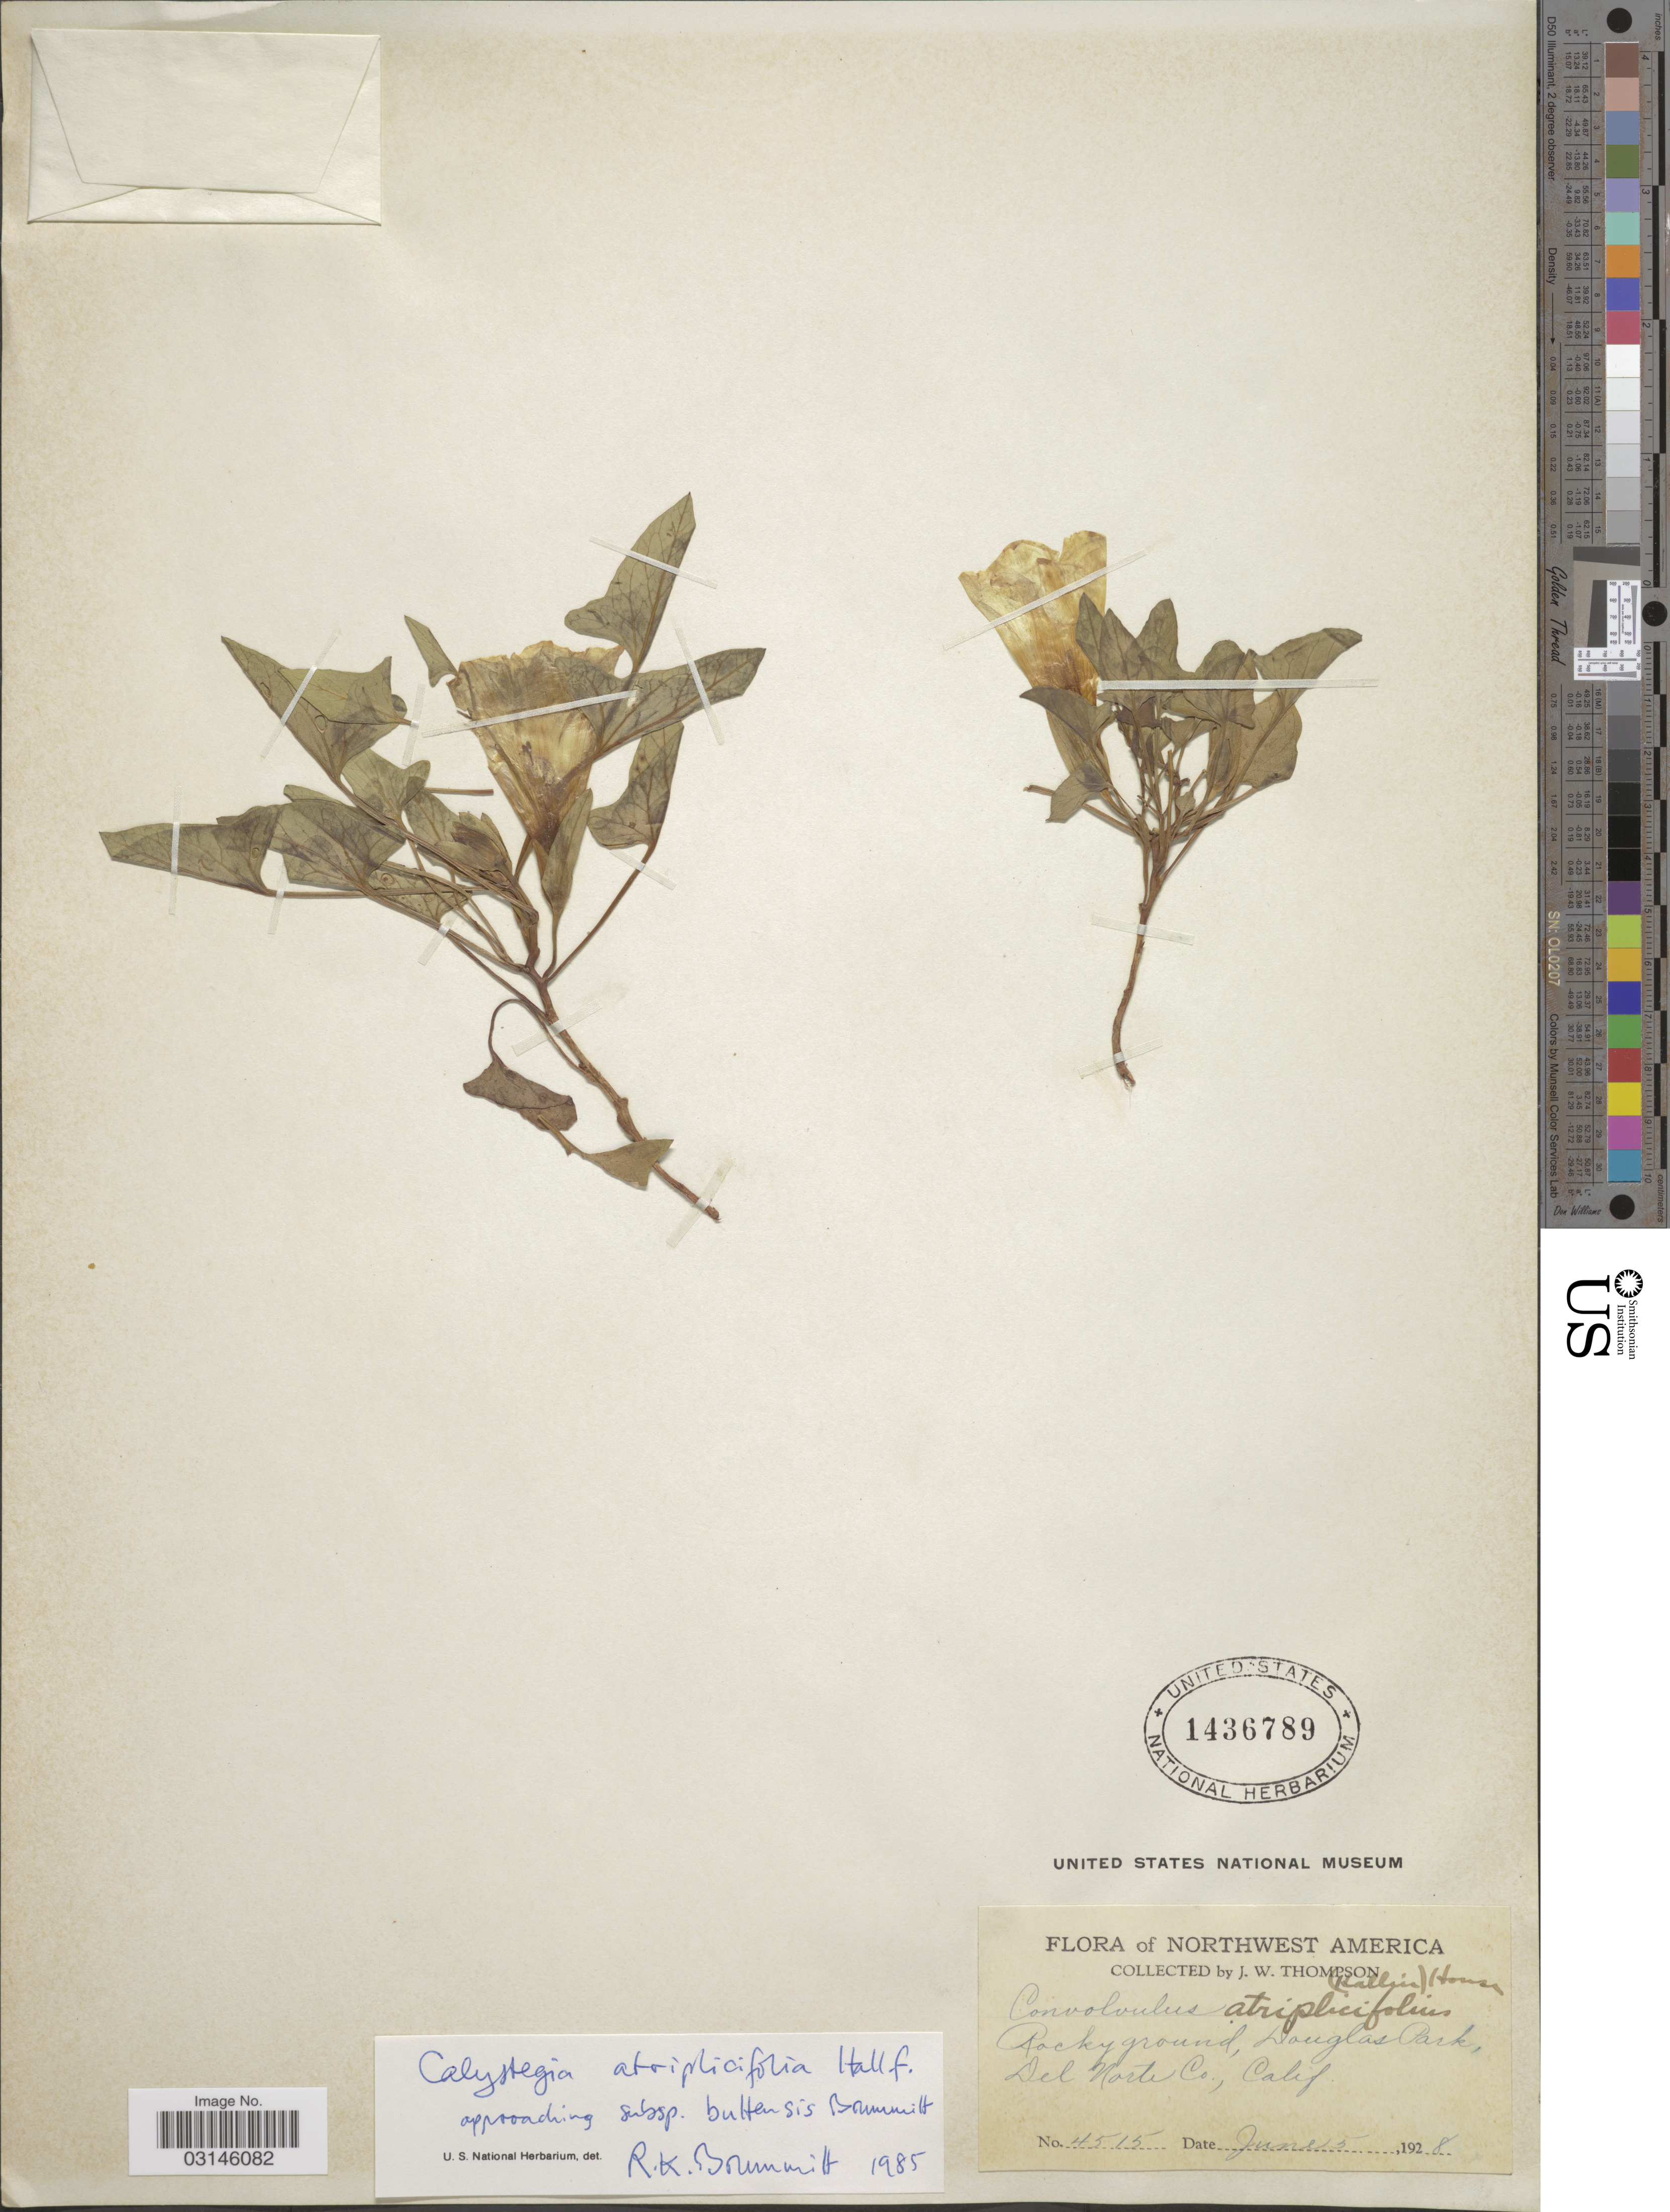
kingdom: Plantae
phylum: Tracheophyta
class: Magnoliopsida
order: Solanales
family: Convolvulaceae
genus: Calystegia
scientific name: Calystegia atriplicifolia subsp. buttensis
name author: Brummitt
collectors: J. Thompson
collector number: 4515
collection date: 1928-06-05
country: United States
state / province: California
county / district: Del Norte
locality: Rocky ground, Douglas Park, Del Norte Co., Calif.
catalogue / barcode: US 1436789